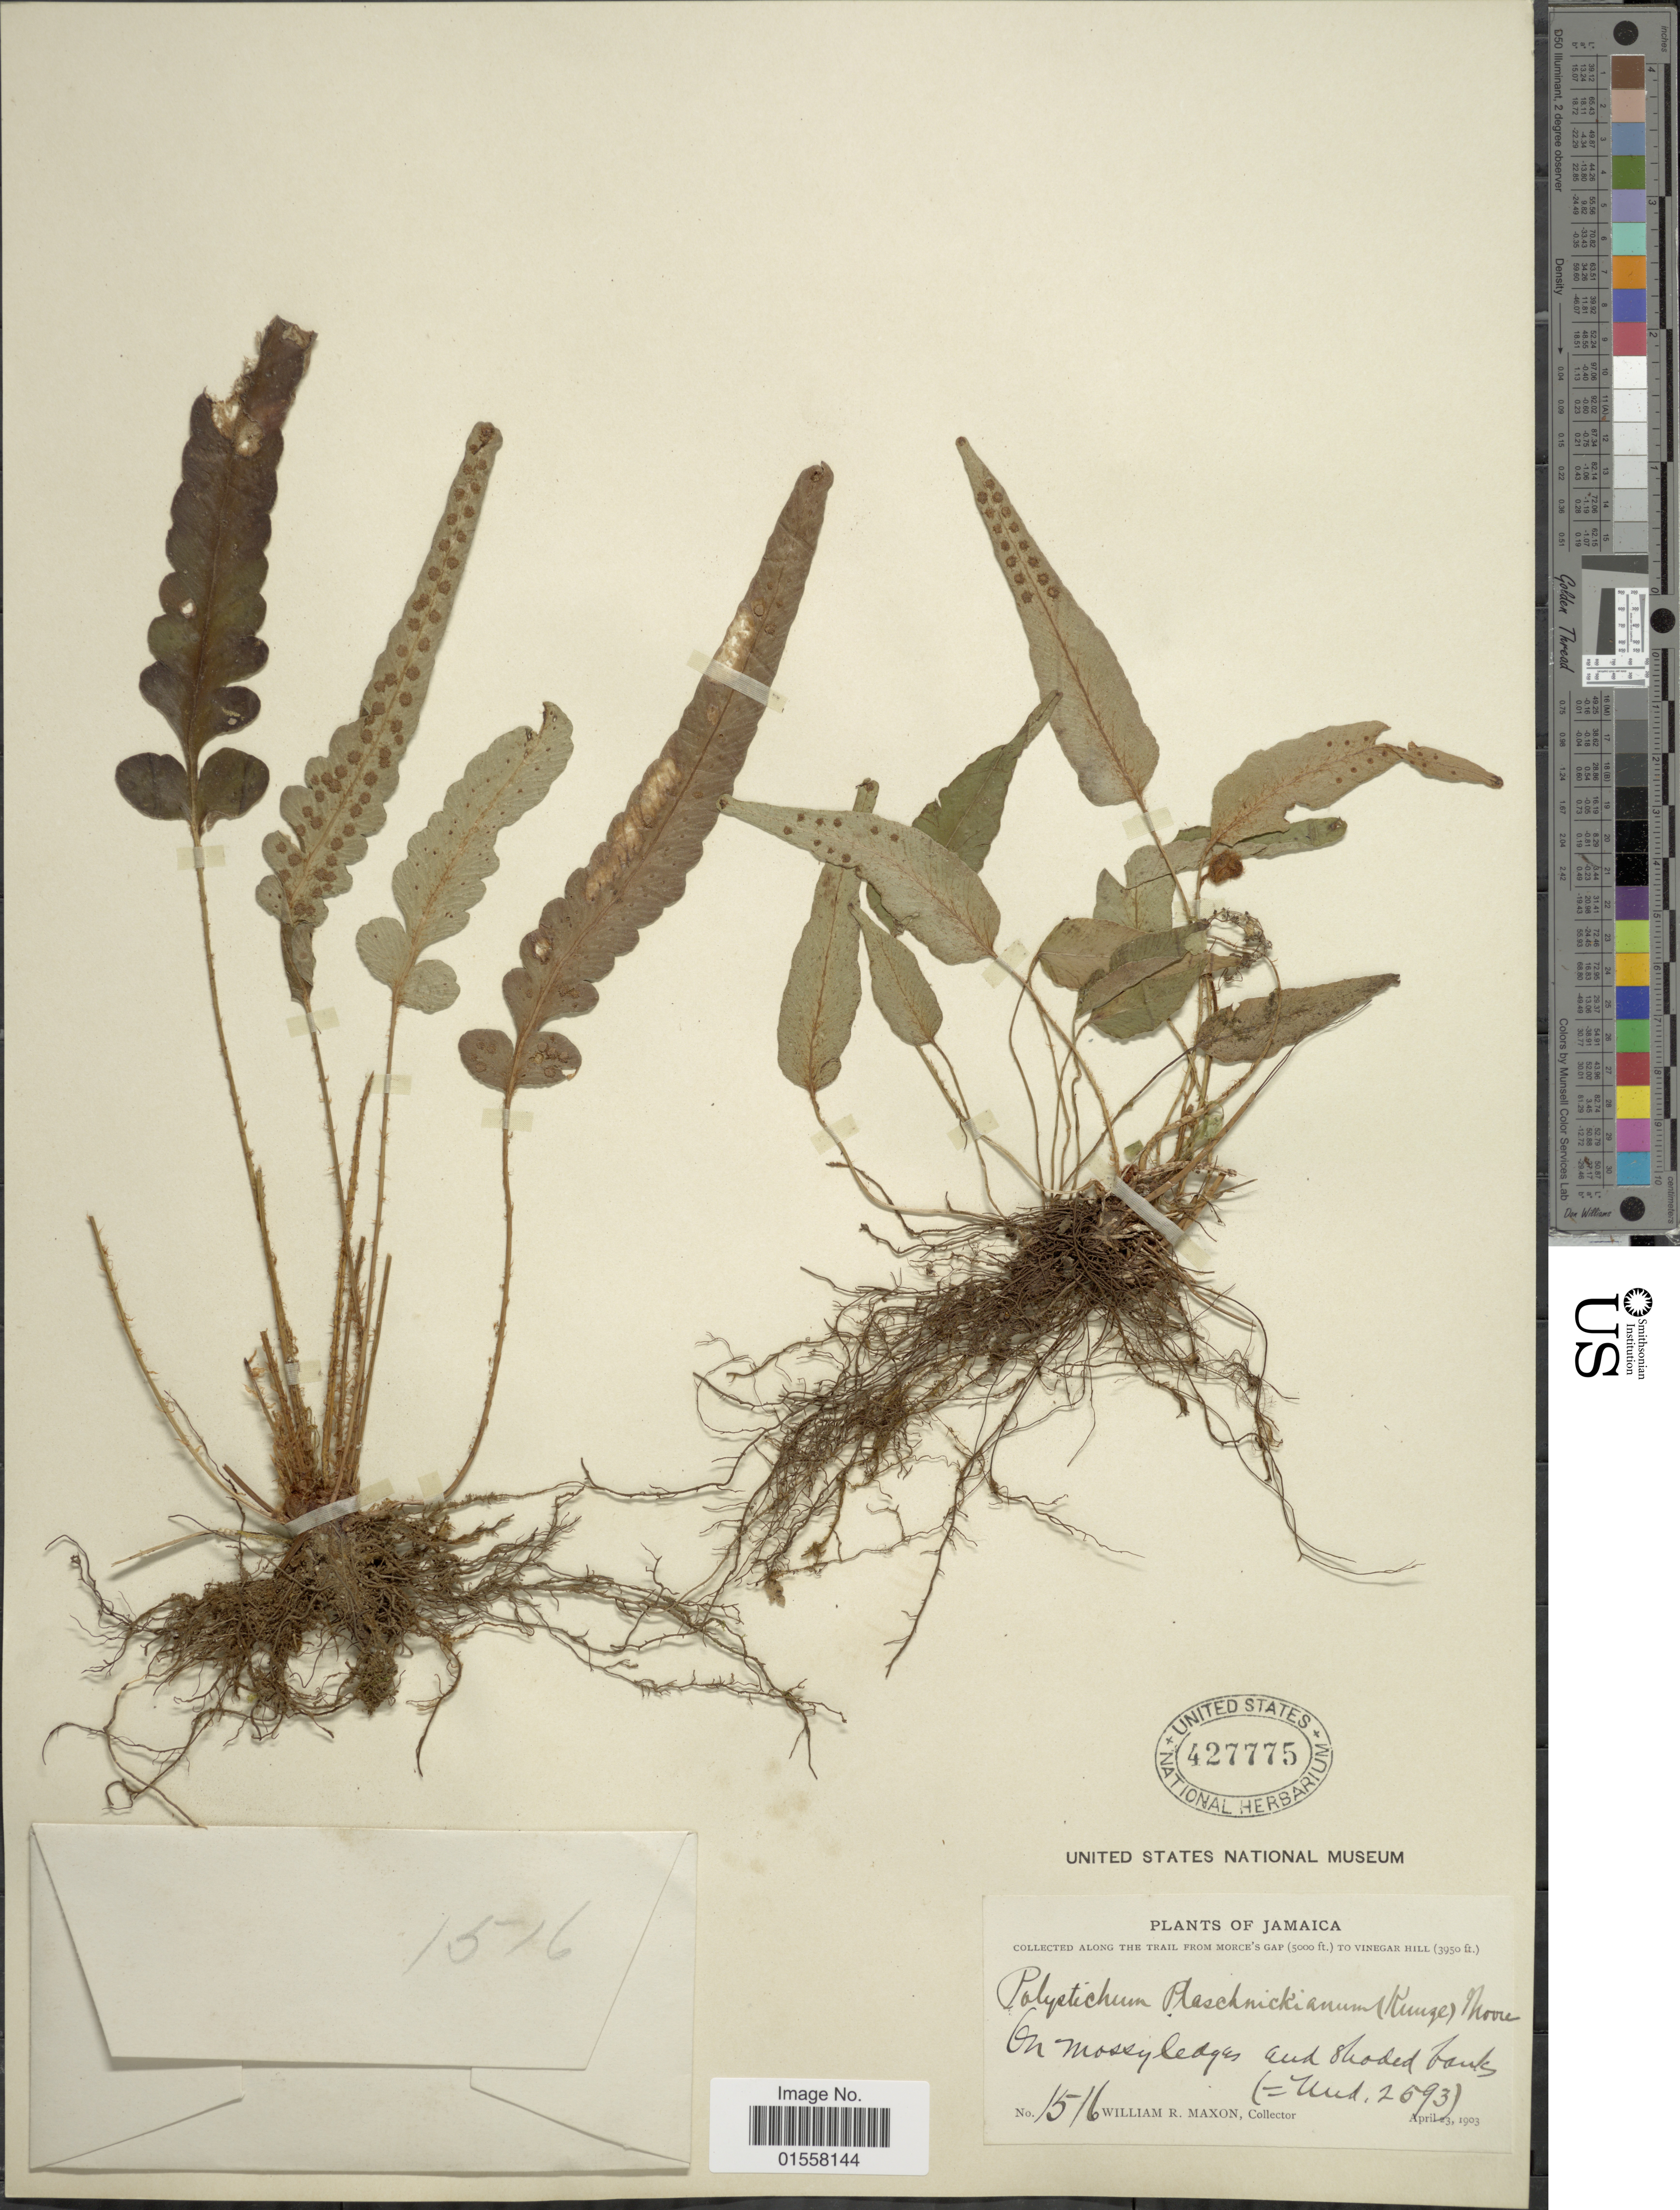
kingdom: Plantae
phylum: Tracheophyta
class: Polypodiopsida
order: Polypodiales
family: Dryopteridaceae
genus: Polystichum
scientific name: Polystichum plaschnickianum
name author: (Kunze) Moore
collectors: W. R. Maxon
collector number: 1516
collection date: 1903-04-23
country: Jamaica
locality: Along the trail from Morce's Gap, to Vinegar Hill.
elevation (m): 1524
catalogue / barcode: US 427775